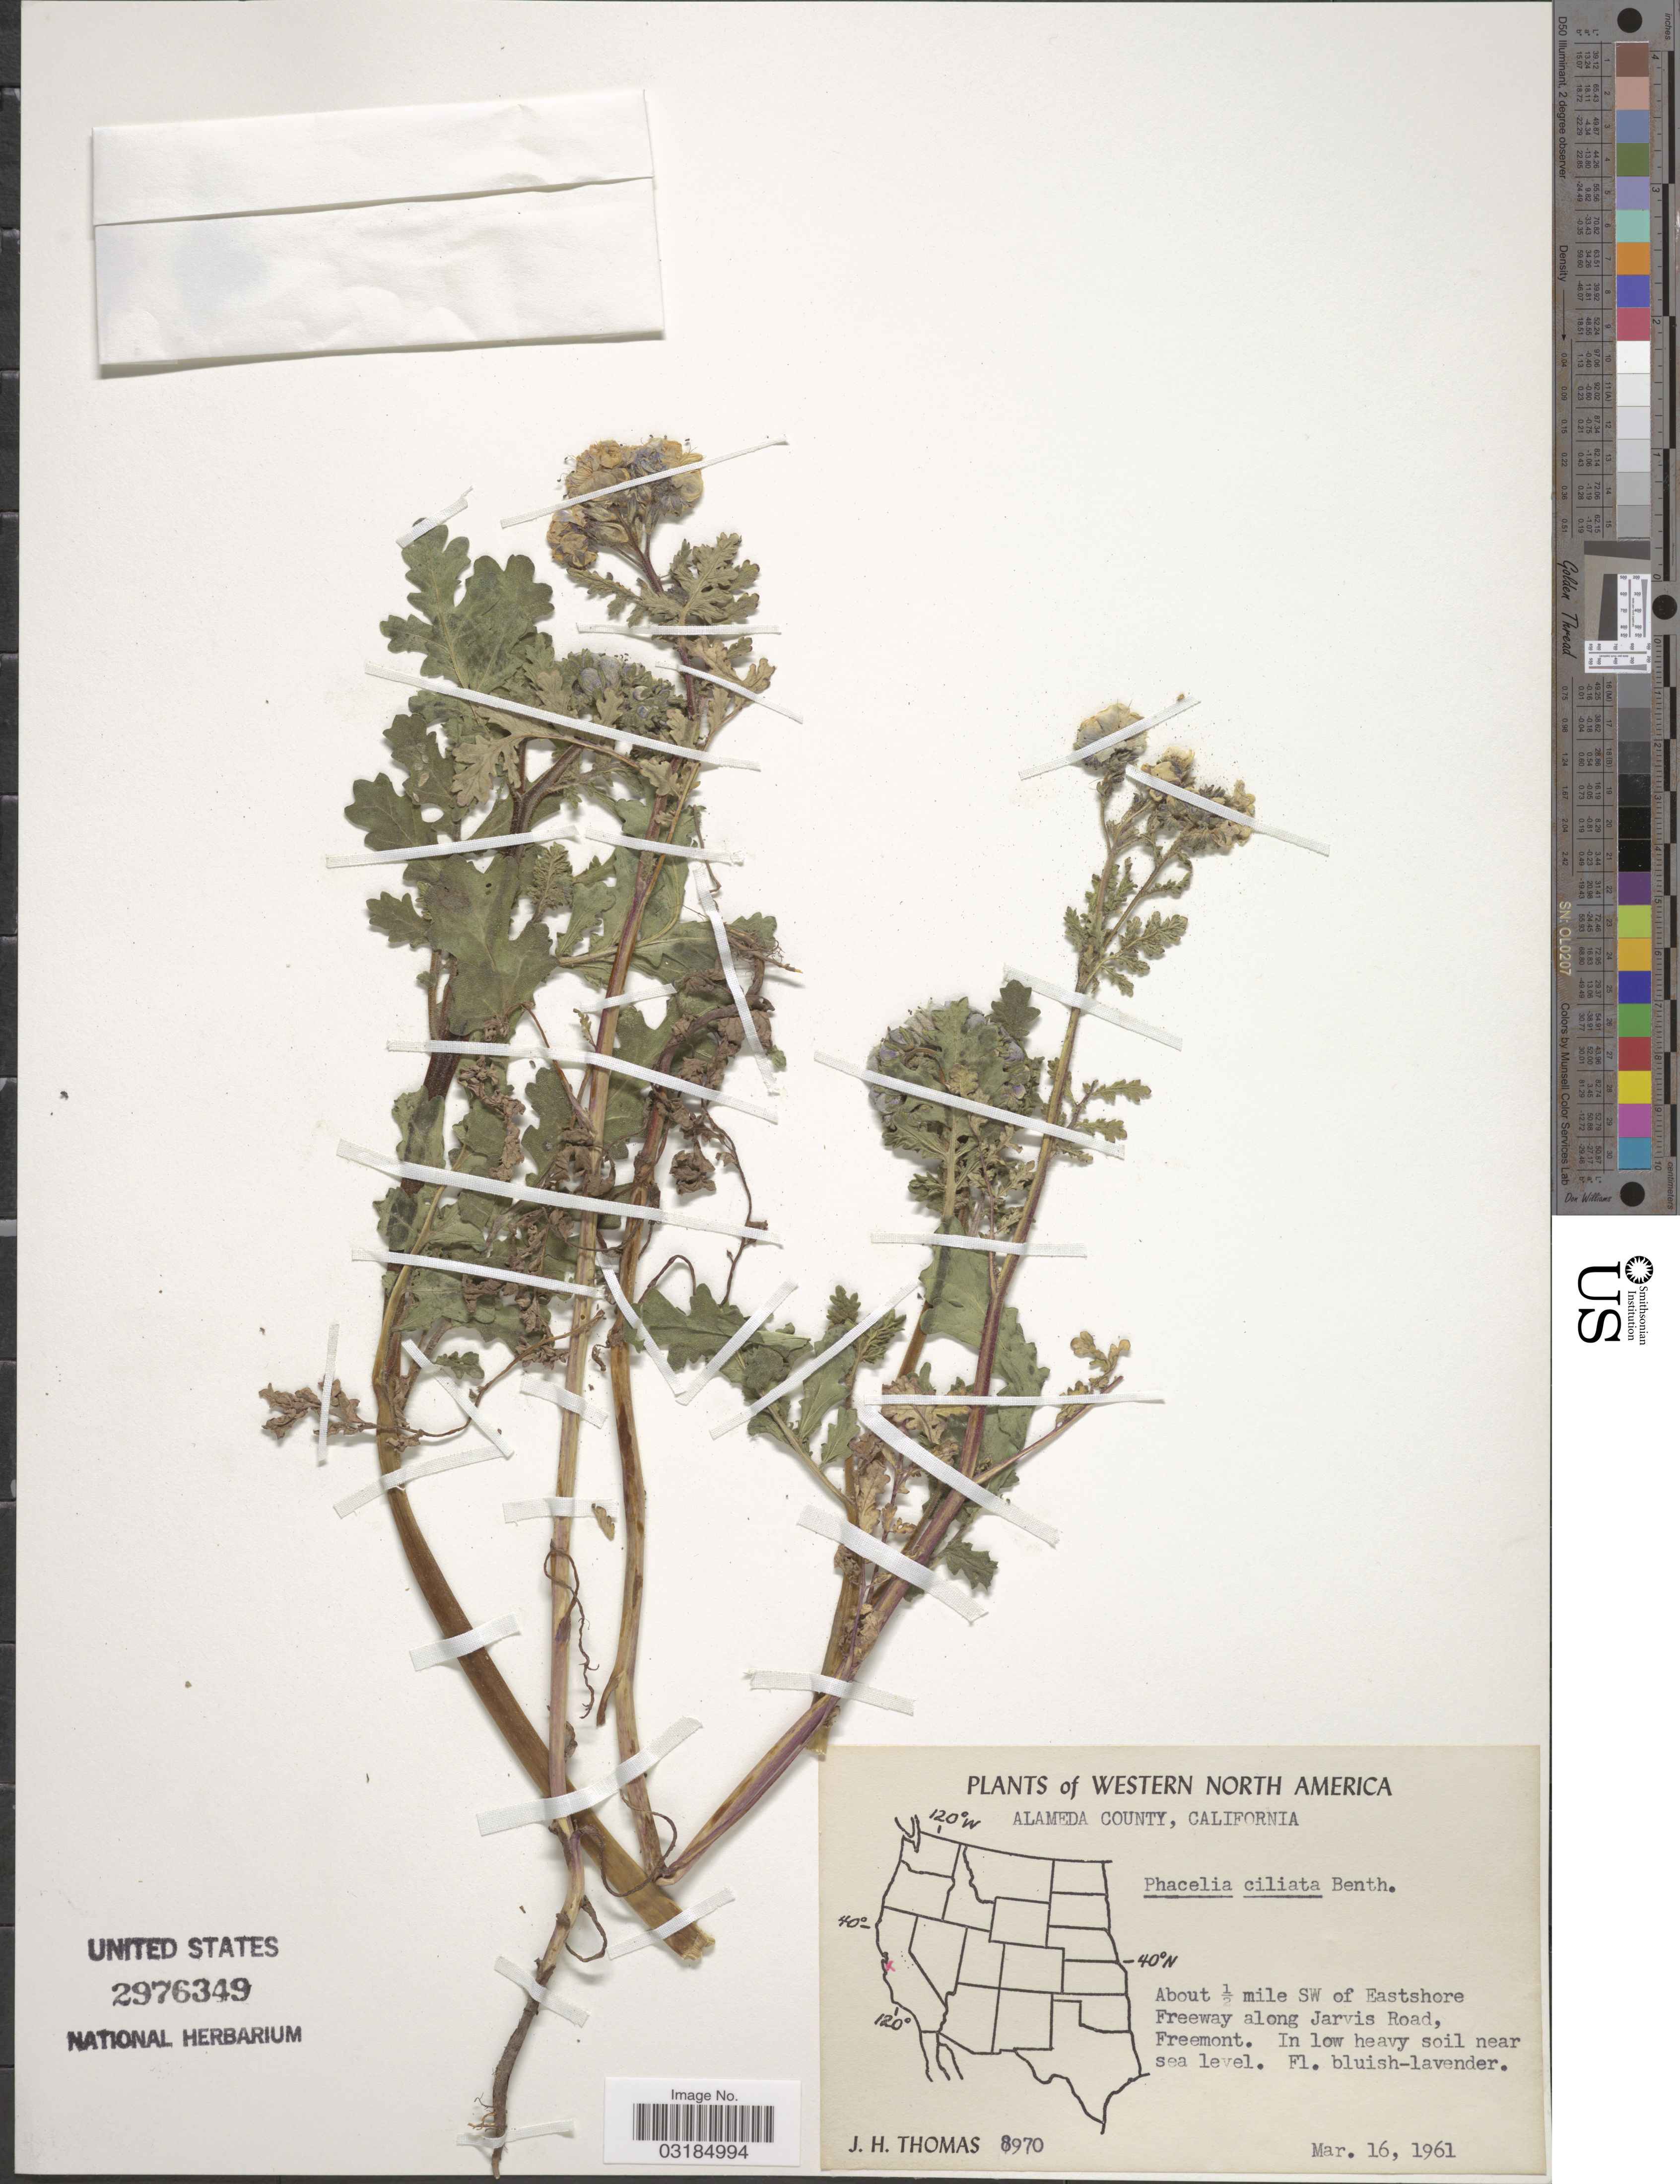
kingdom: Plantae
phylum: Tracheophyta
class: Magnoliopsida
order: Boraginales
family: Hydrophyllaceae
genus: Phacelia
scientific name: Phacelia ciliata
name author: Benth.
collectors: J. H. Thomas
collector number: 8970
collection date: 1961-03-16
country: United States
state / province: California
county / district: Alameda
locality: Western North America. Alameda County. About ½ mile SW of Eastshore Freeway along Jarvis Road, Freemont.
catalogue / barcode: US 2976349